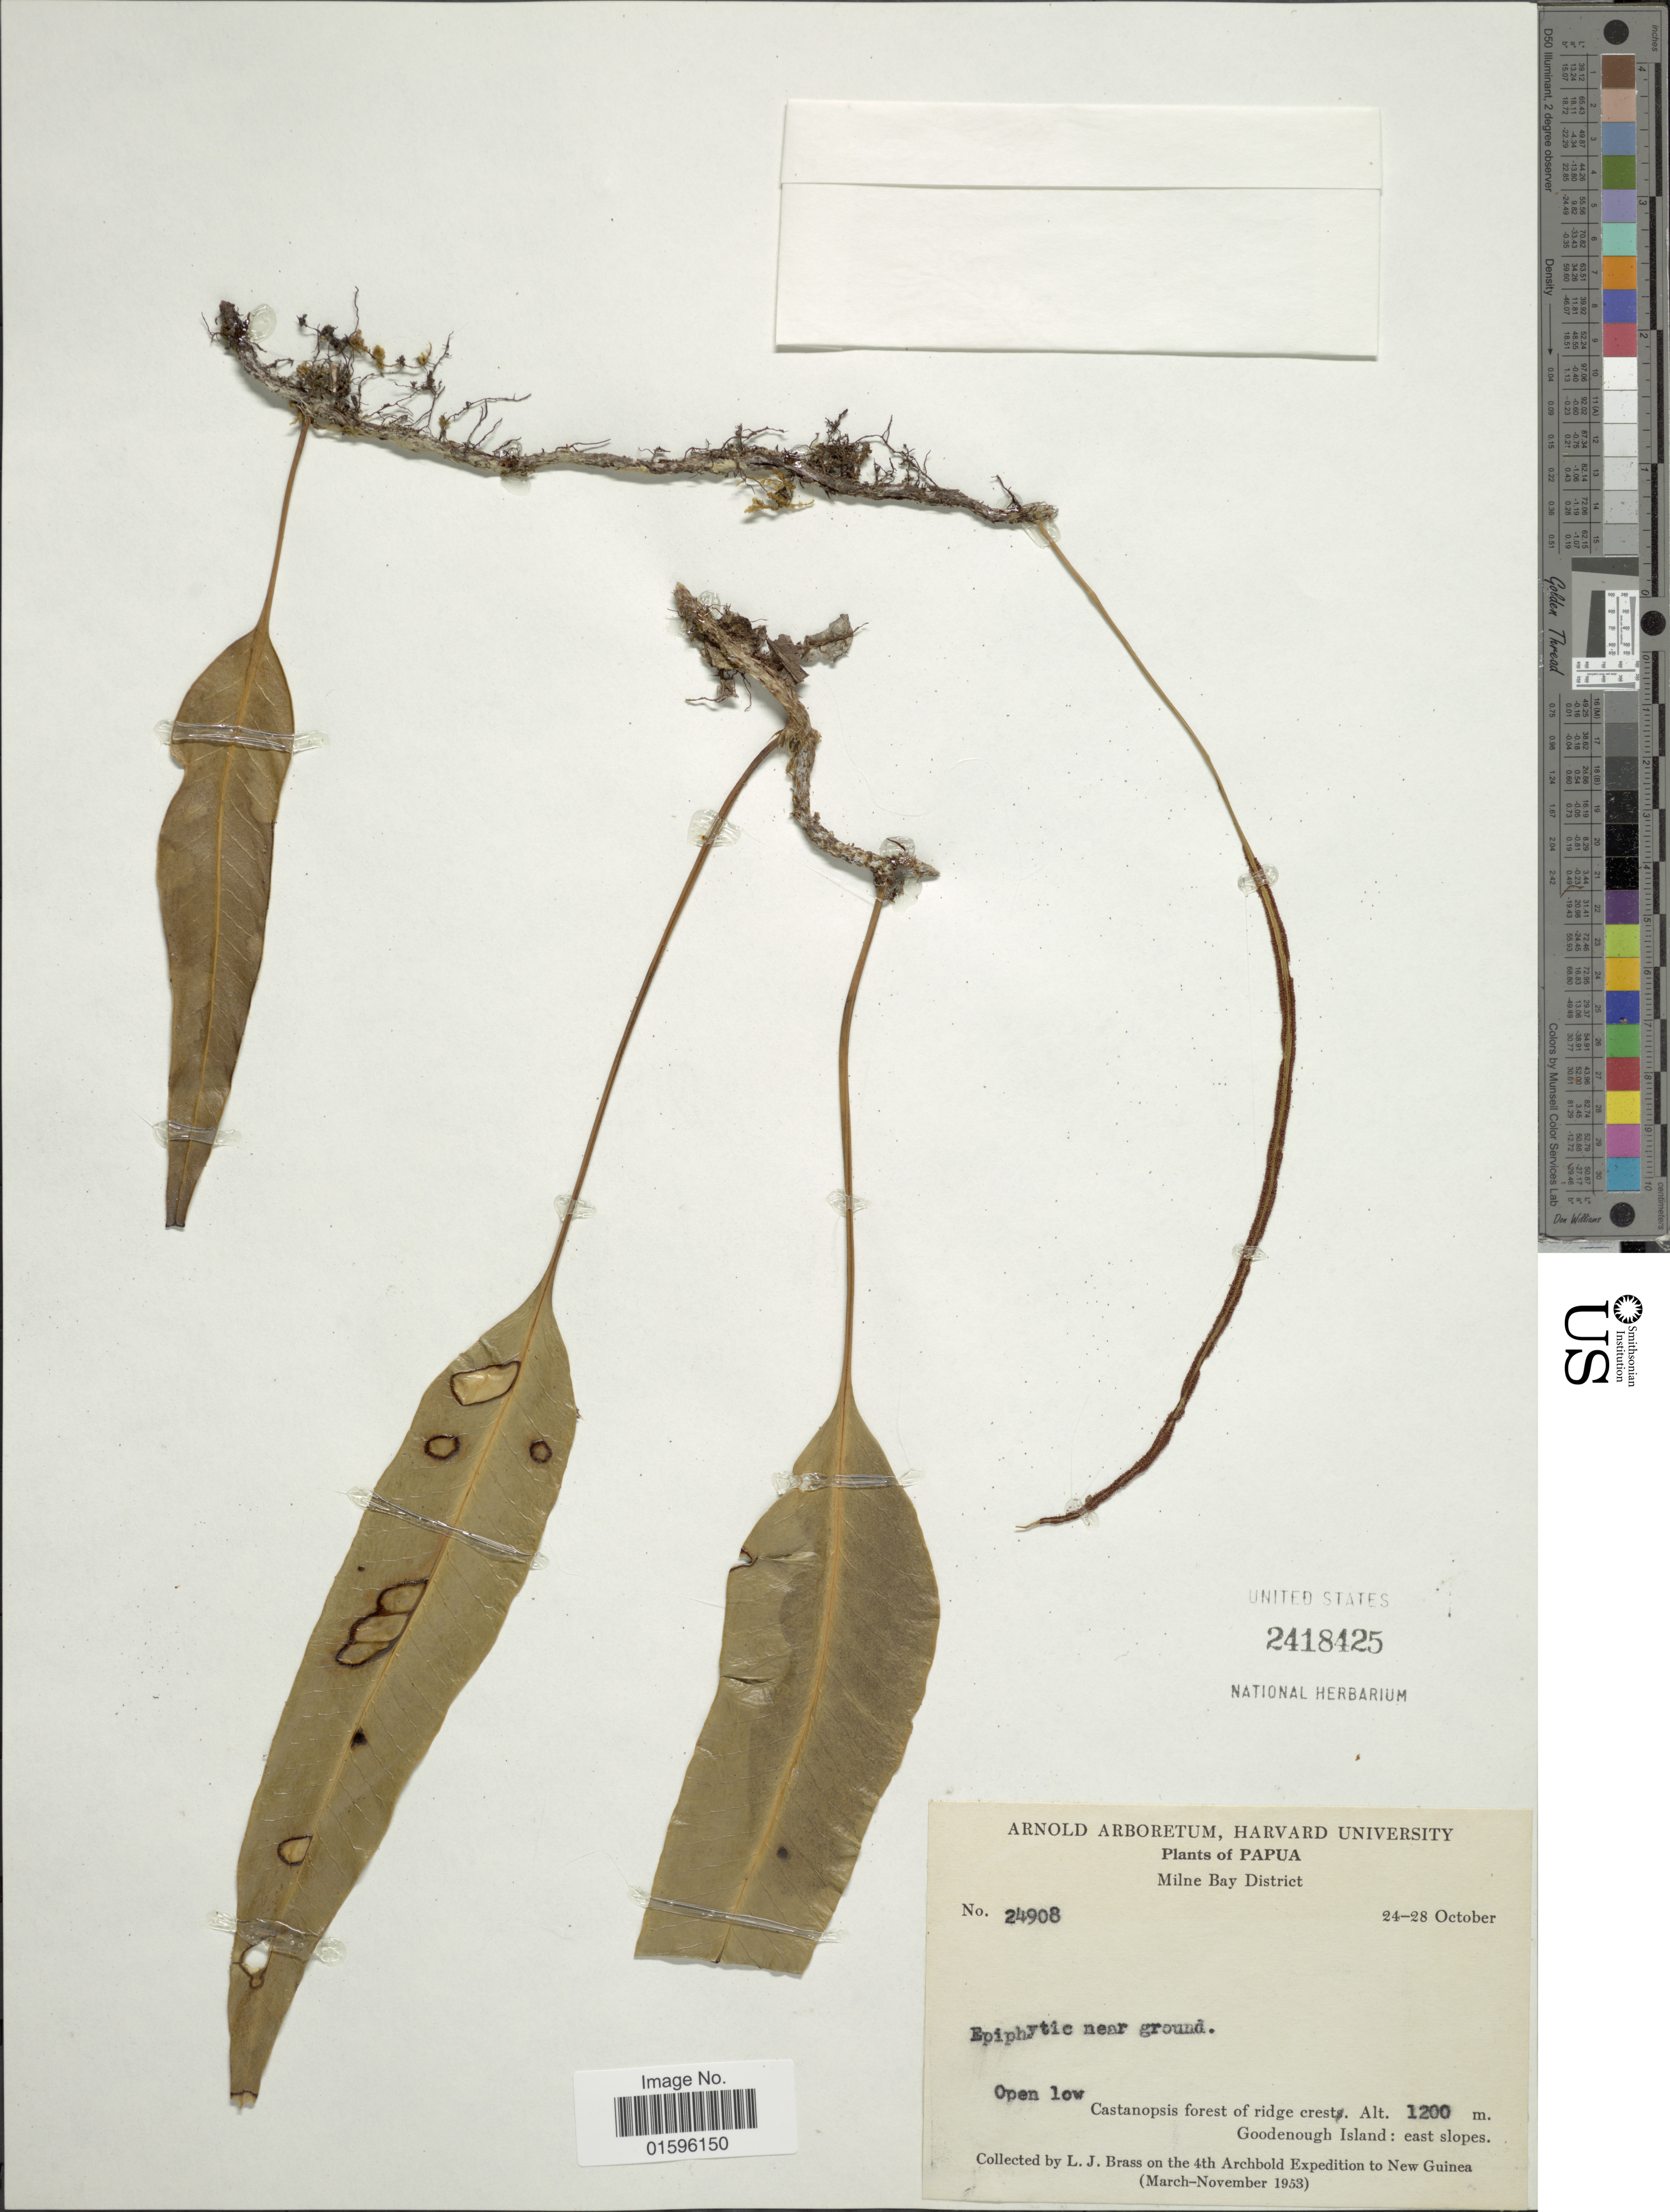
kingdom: Plantae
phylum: Tracheophyta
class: Polypodiopsida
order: Polypodiales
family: Polypodiaceae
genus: Polypodium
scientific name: Polypodium sp.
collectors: L. J. Brass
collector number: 24908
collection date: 1953-10-24/1953-10-28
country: Papua New Guinea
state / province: Milne Bay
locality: Papua, Milne Bay District, Castanopsis forest of ridge crest, Goodenough Island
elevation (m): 1200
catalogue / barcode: US 2418425